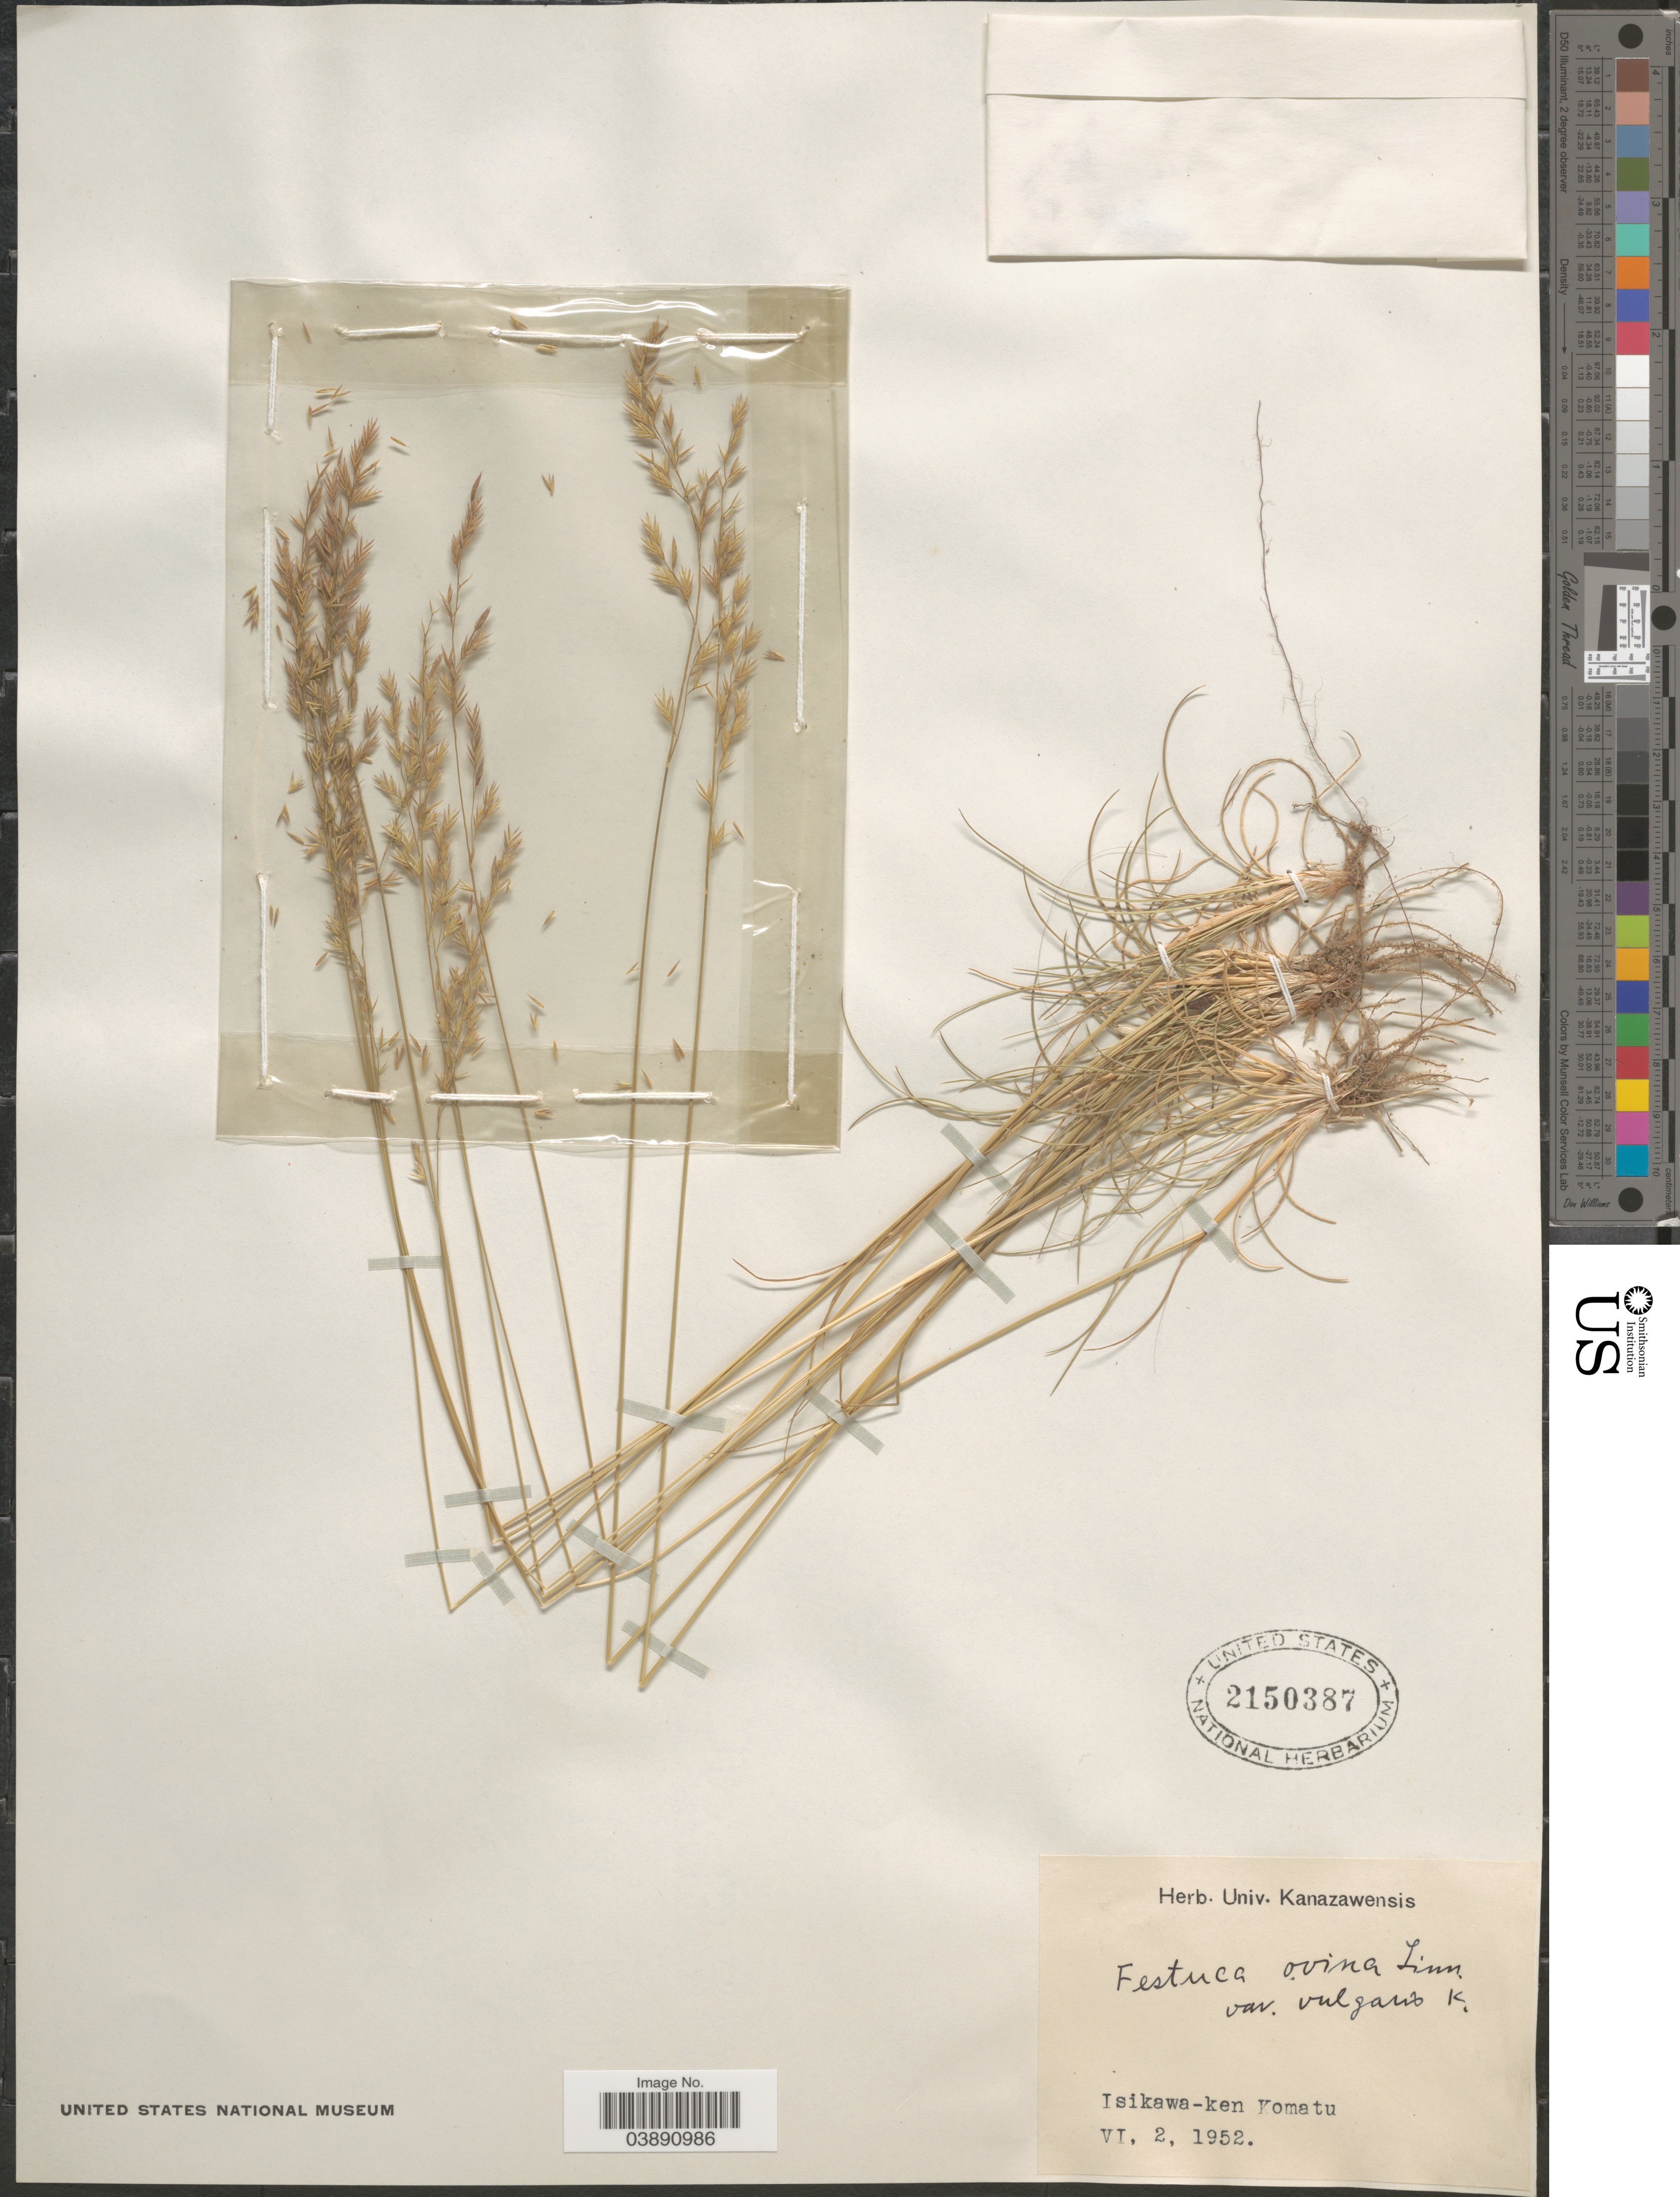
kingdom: Plantae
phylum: Tracheophyta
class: Liliopsida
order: Poales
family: Poaceae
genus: Festuca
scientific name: Festuca ovina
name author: L.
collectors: Ex Herb. Univ. Kanazawensis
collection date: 1952-06-02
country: Japan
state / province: Isikawa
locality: Isikawa-ken Komatu.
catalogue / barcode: US 2150387